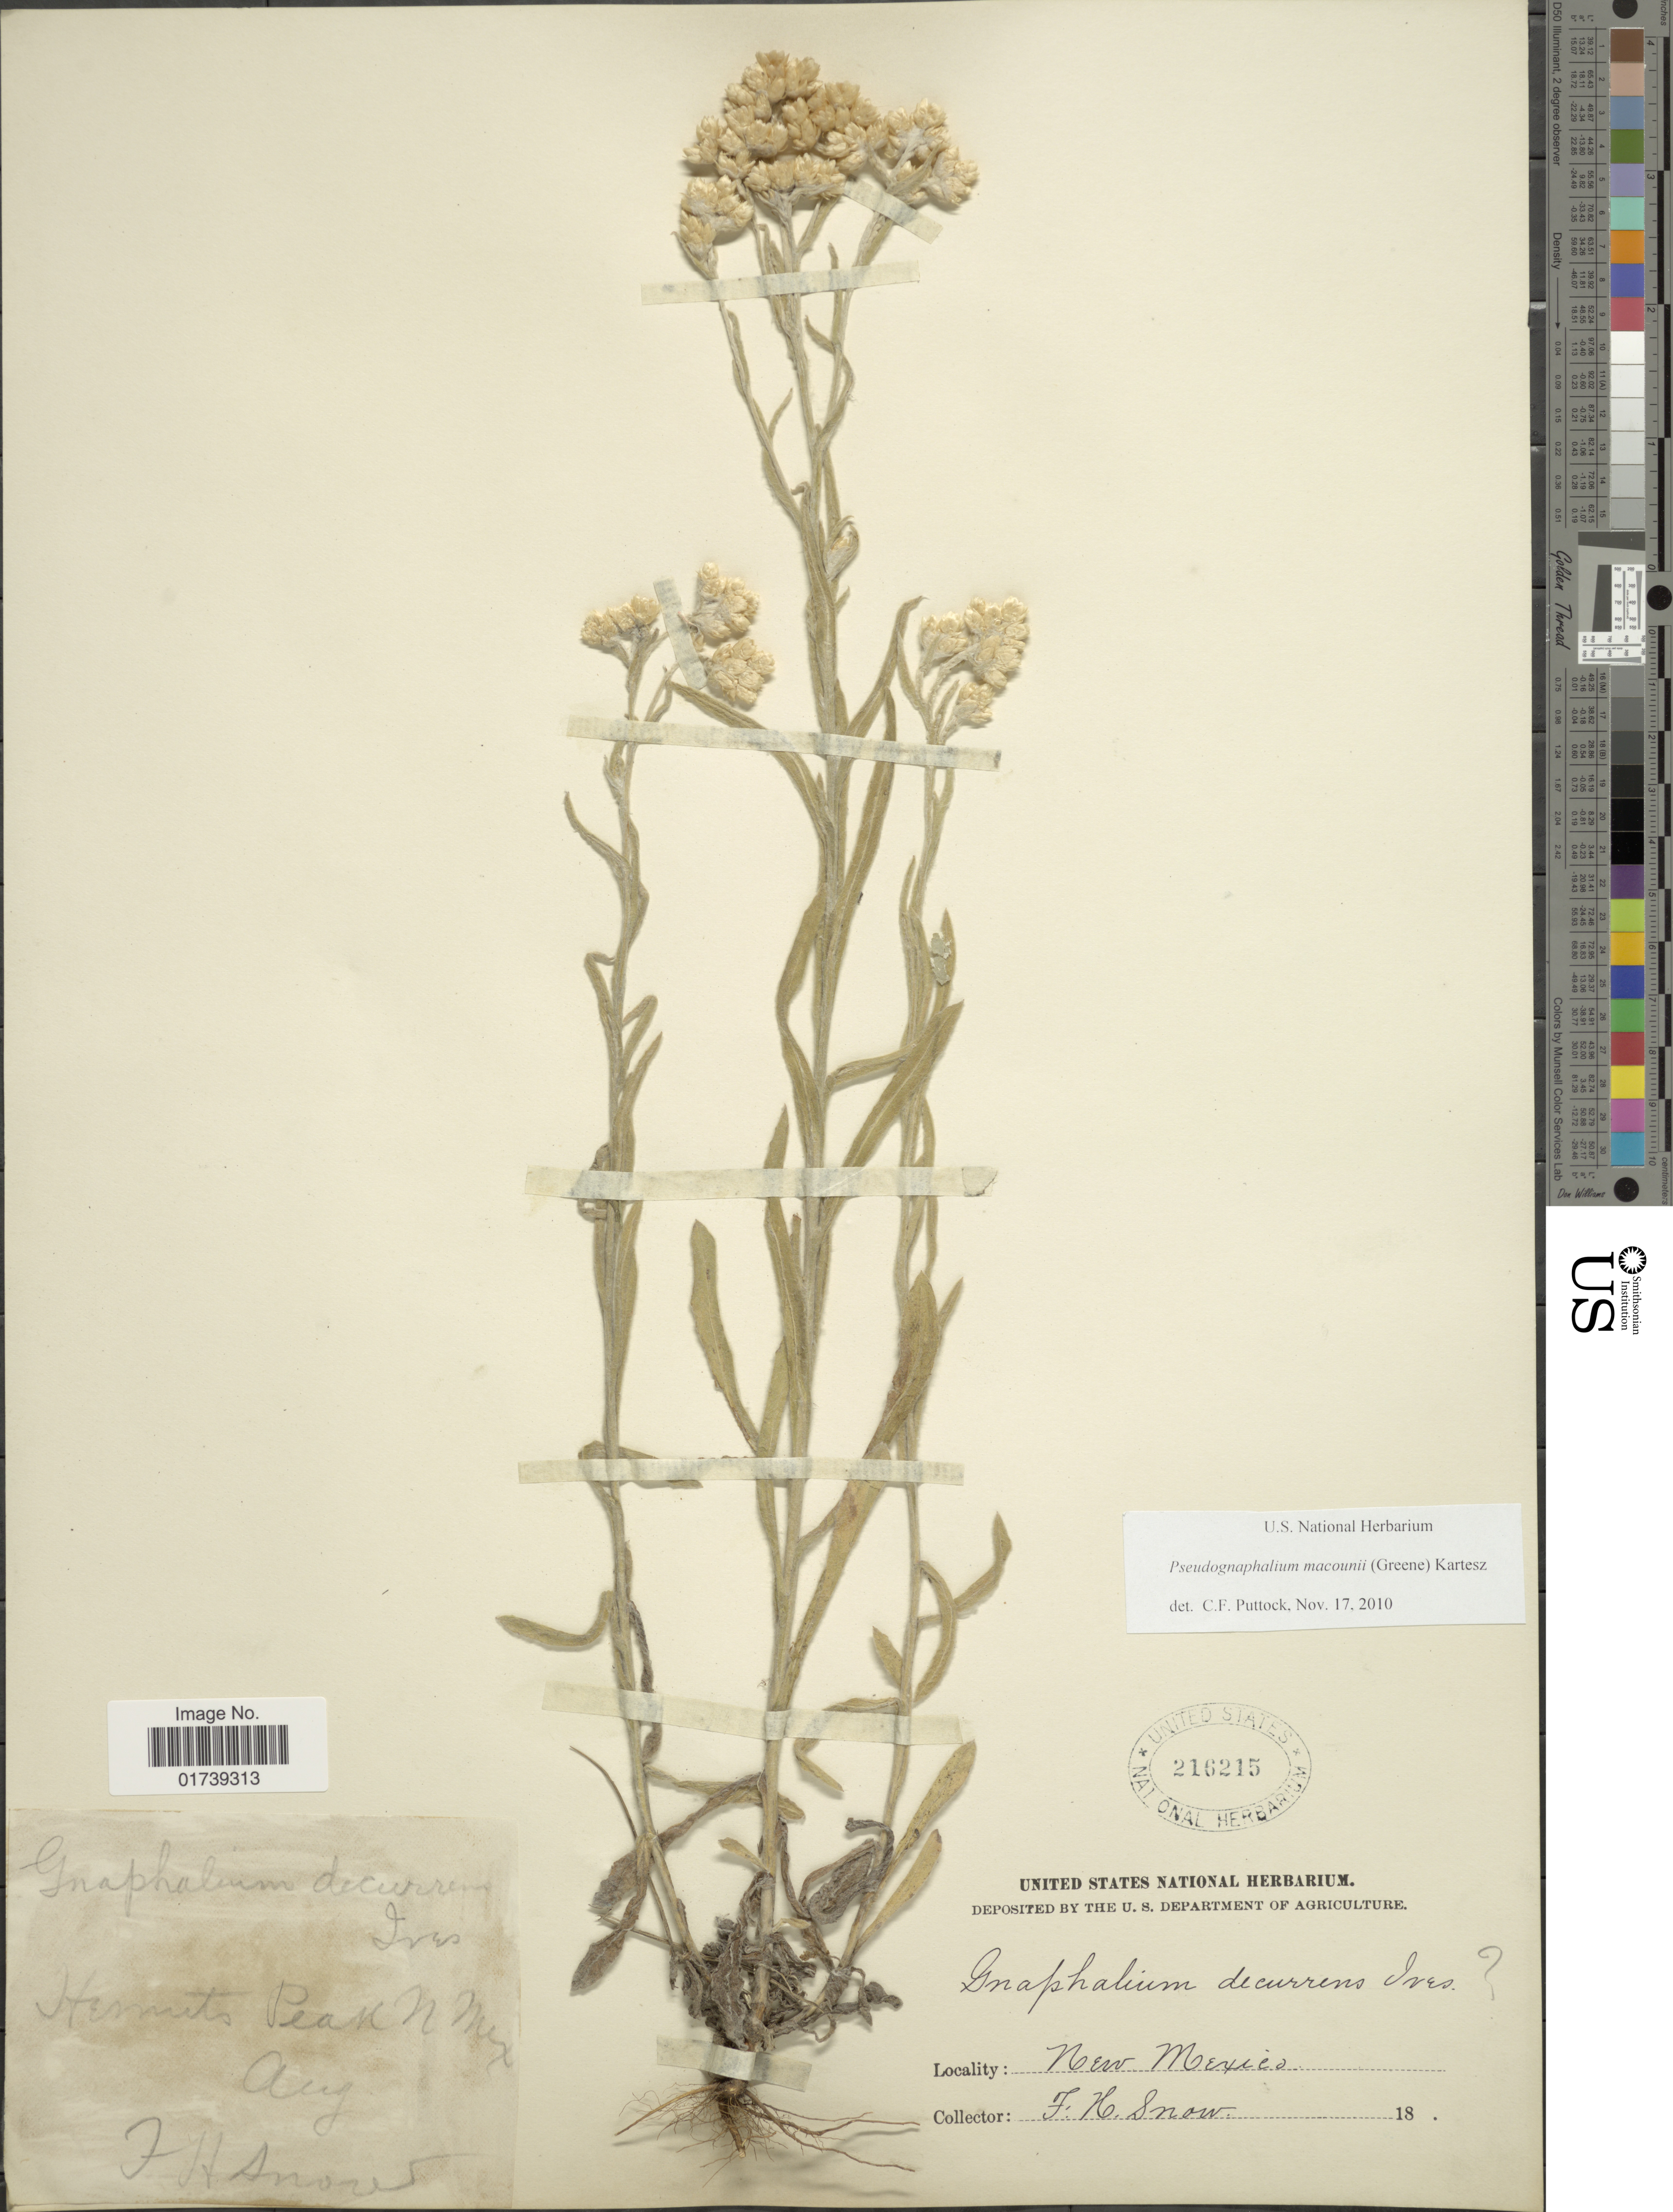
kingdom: Plantae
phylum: Tracheophyta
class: Magnoliopsida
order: Asterales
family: Asteraceae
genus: Pseudognaphalium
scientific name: Pseudognaphalium macounii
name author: (Greene) Kartesz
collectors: F. H. Snow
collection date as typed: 18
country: United States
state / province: New Mexico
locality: Hermit's Peak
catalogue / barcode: US 216215